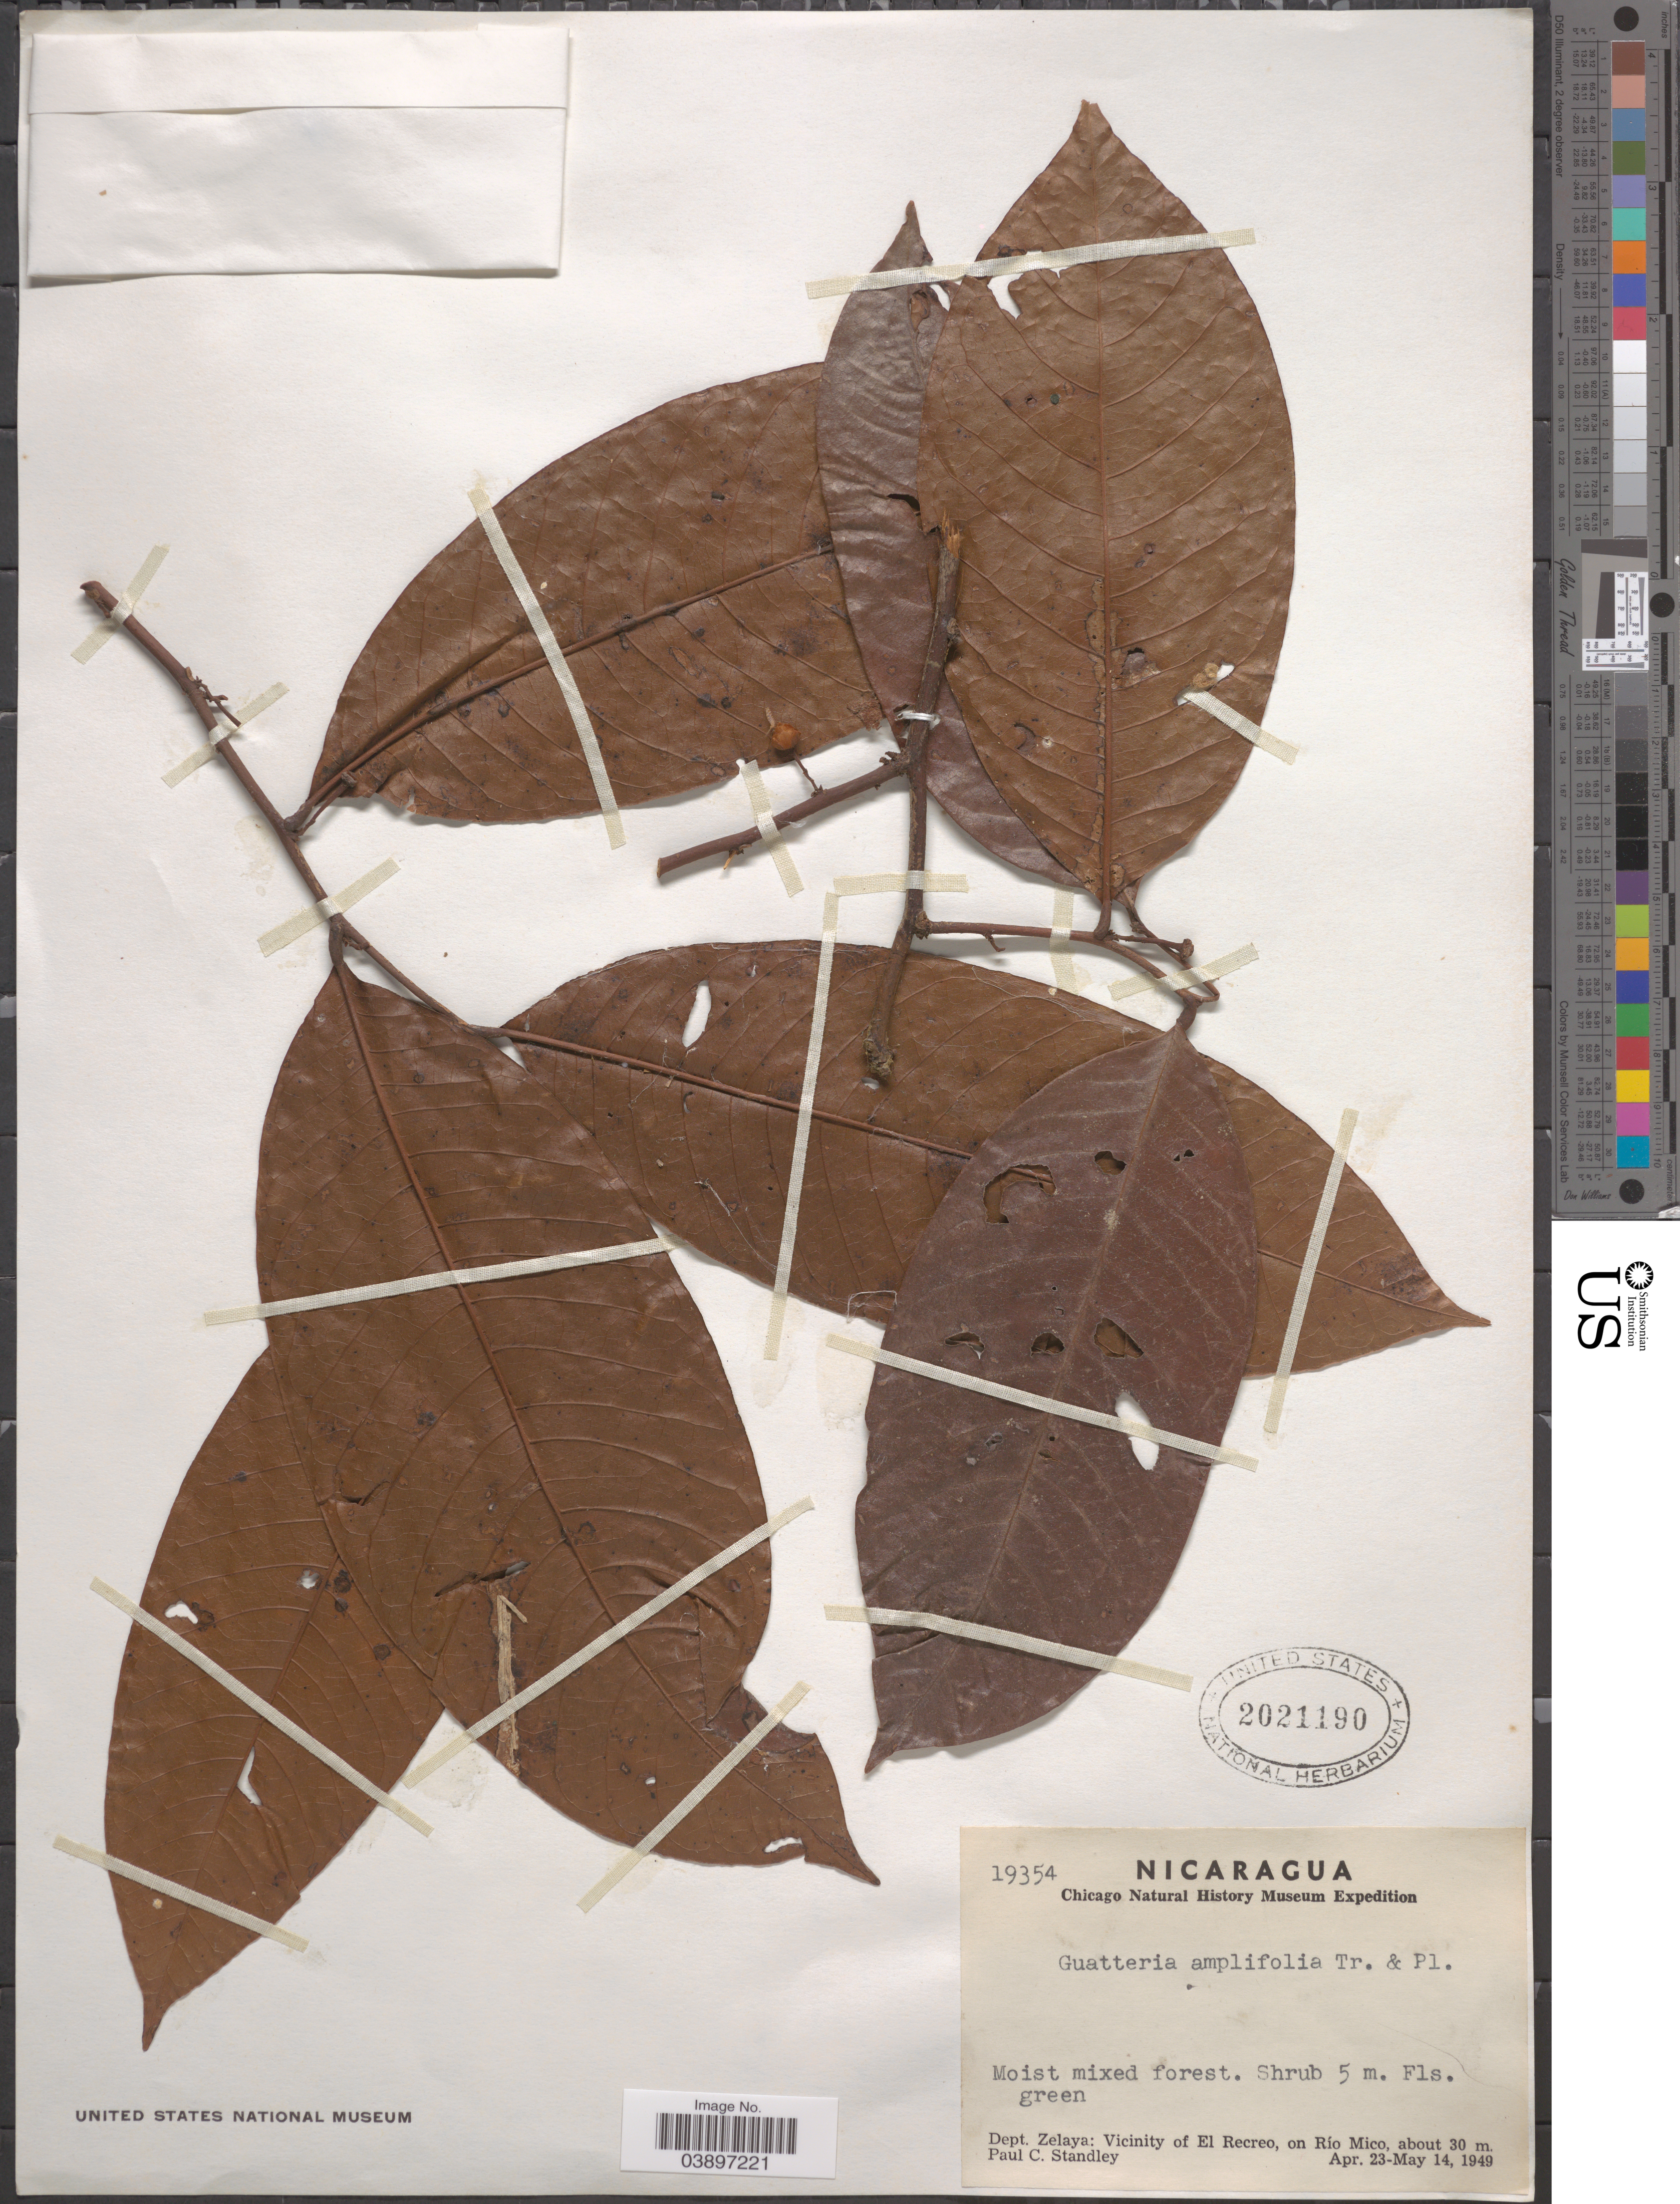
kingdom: Plantae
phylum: Tracheophyta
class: Magnoliopsida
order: Magnoliales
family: Annonaceae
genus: Guatteria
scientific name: Guatteria amplifolia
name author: Triana & Planch.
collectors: P. C. Standley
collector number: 19354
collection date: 1949-04-23/1949-05-14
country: Nicaragua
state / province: Atlántico Sur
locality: Dept. Zelaya: Vicinity of El Recreo, on Río Mico.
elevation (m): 30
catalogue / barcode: US 2021190